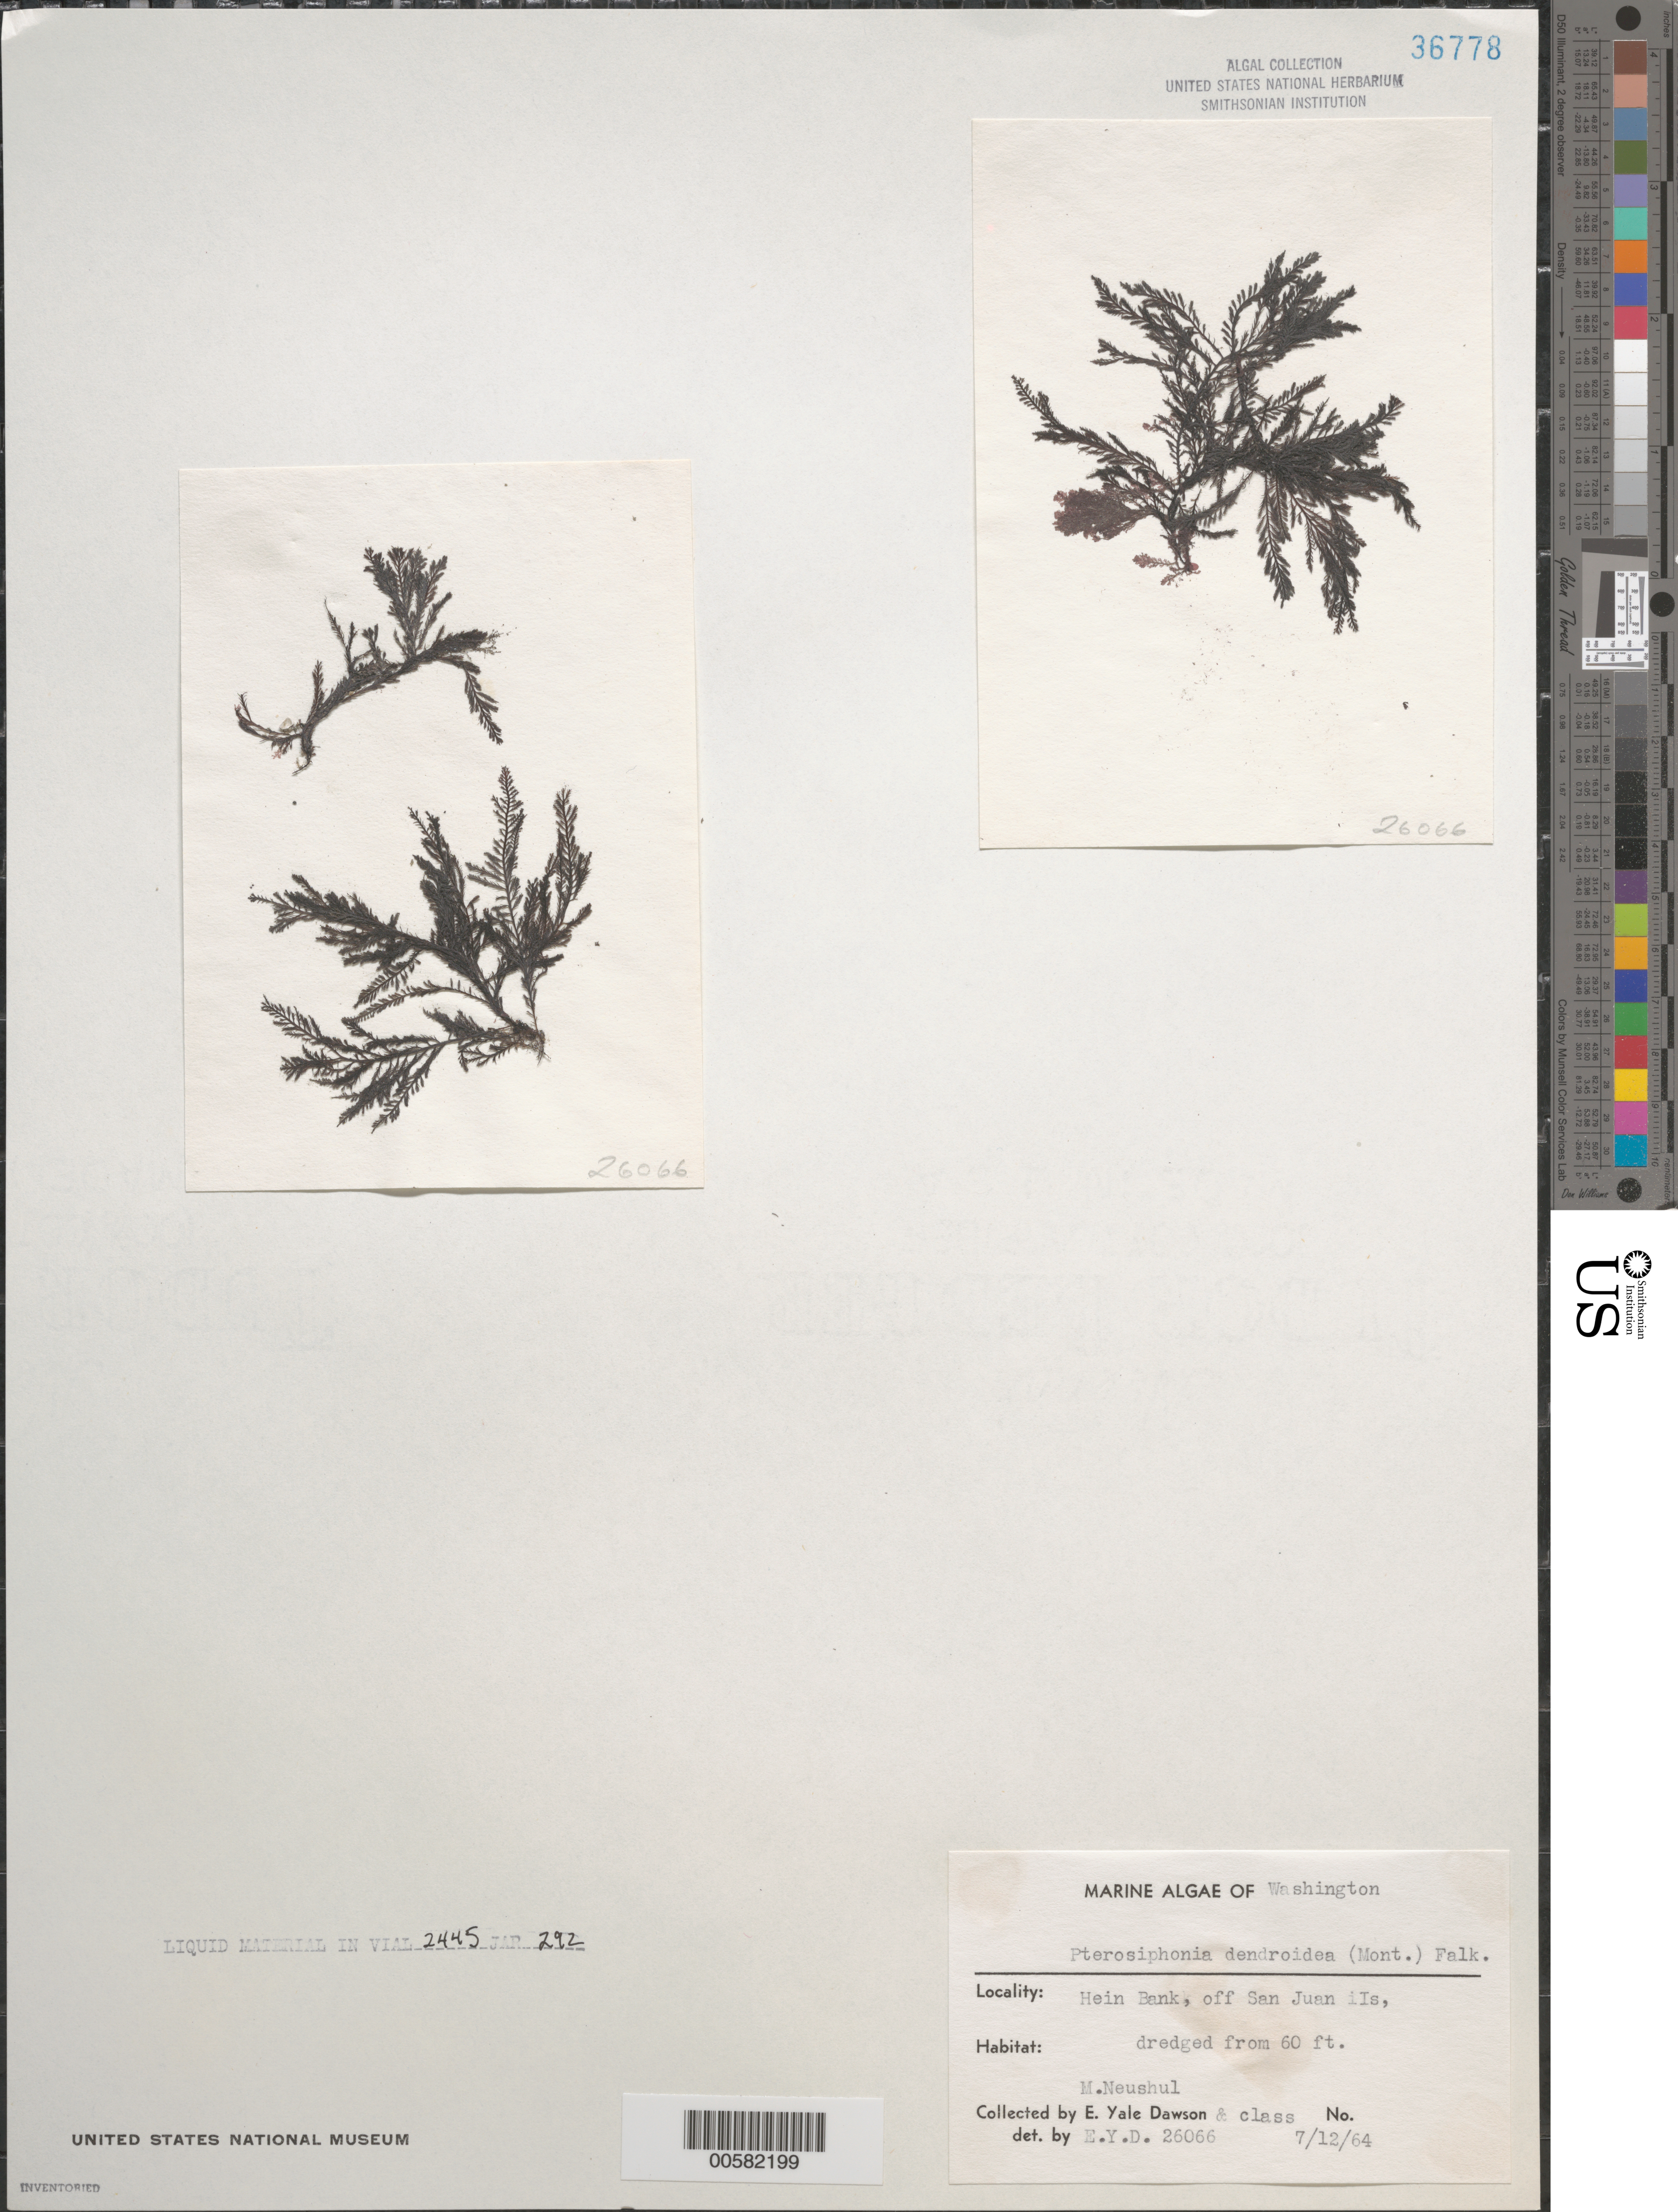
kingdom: Plantae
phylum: Rhodophyta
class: Florideophyceae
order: Ceramiales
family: Rhodomelaceae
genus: Symphyocladiella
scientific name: Symphyocladiella dendroidea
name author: (Montagne) Bustamante et al.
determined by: Algae name updating Project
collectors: E. Y. Dawson & M. Neushul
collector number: EYD 26066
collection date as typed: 12 Jul 1963 or 12 Jul 1964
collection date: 1963-07-12 or 1964-07-12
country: United States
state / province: Washington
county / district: San Juan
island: San Juan Island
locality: Hein Bank, off San Juan Island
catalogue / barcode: US 36778